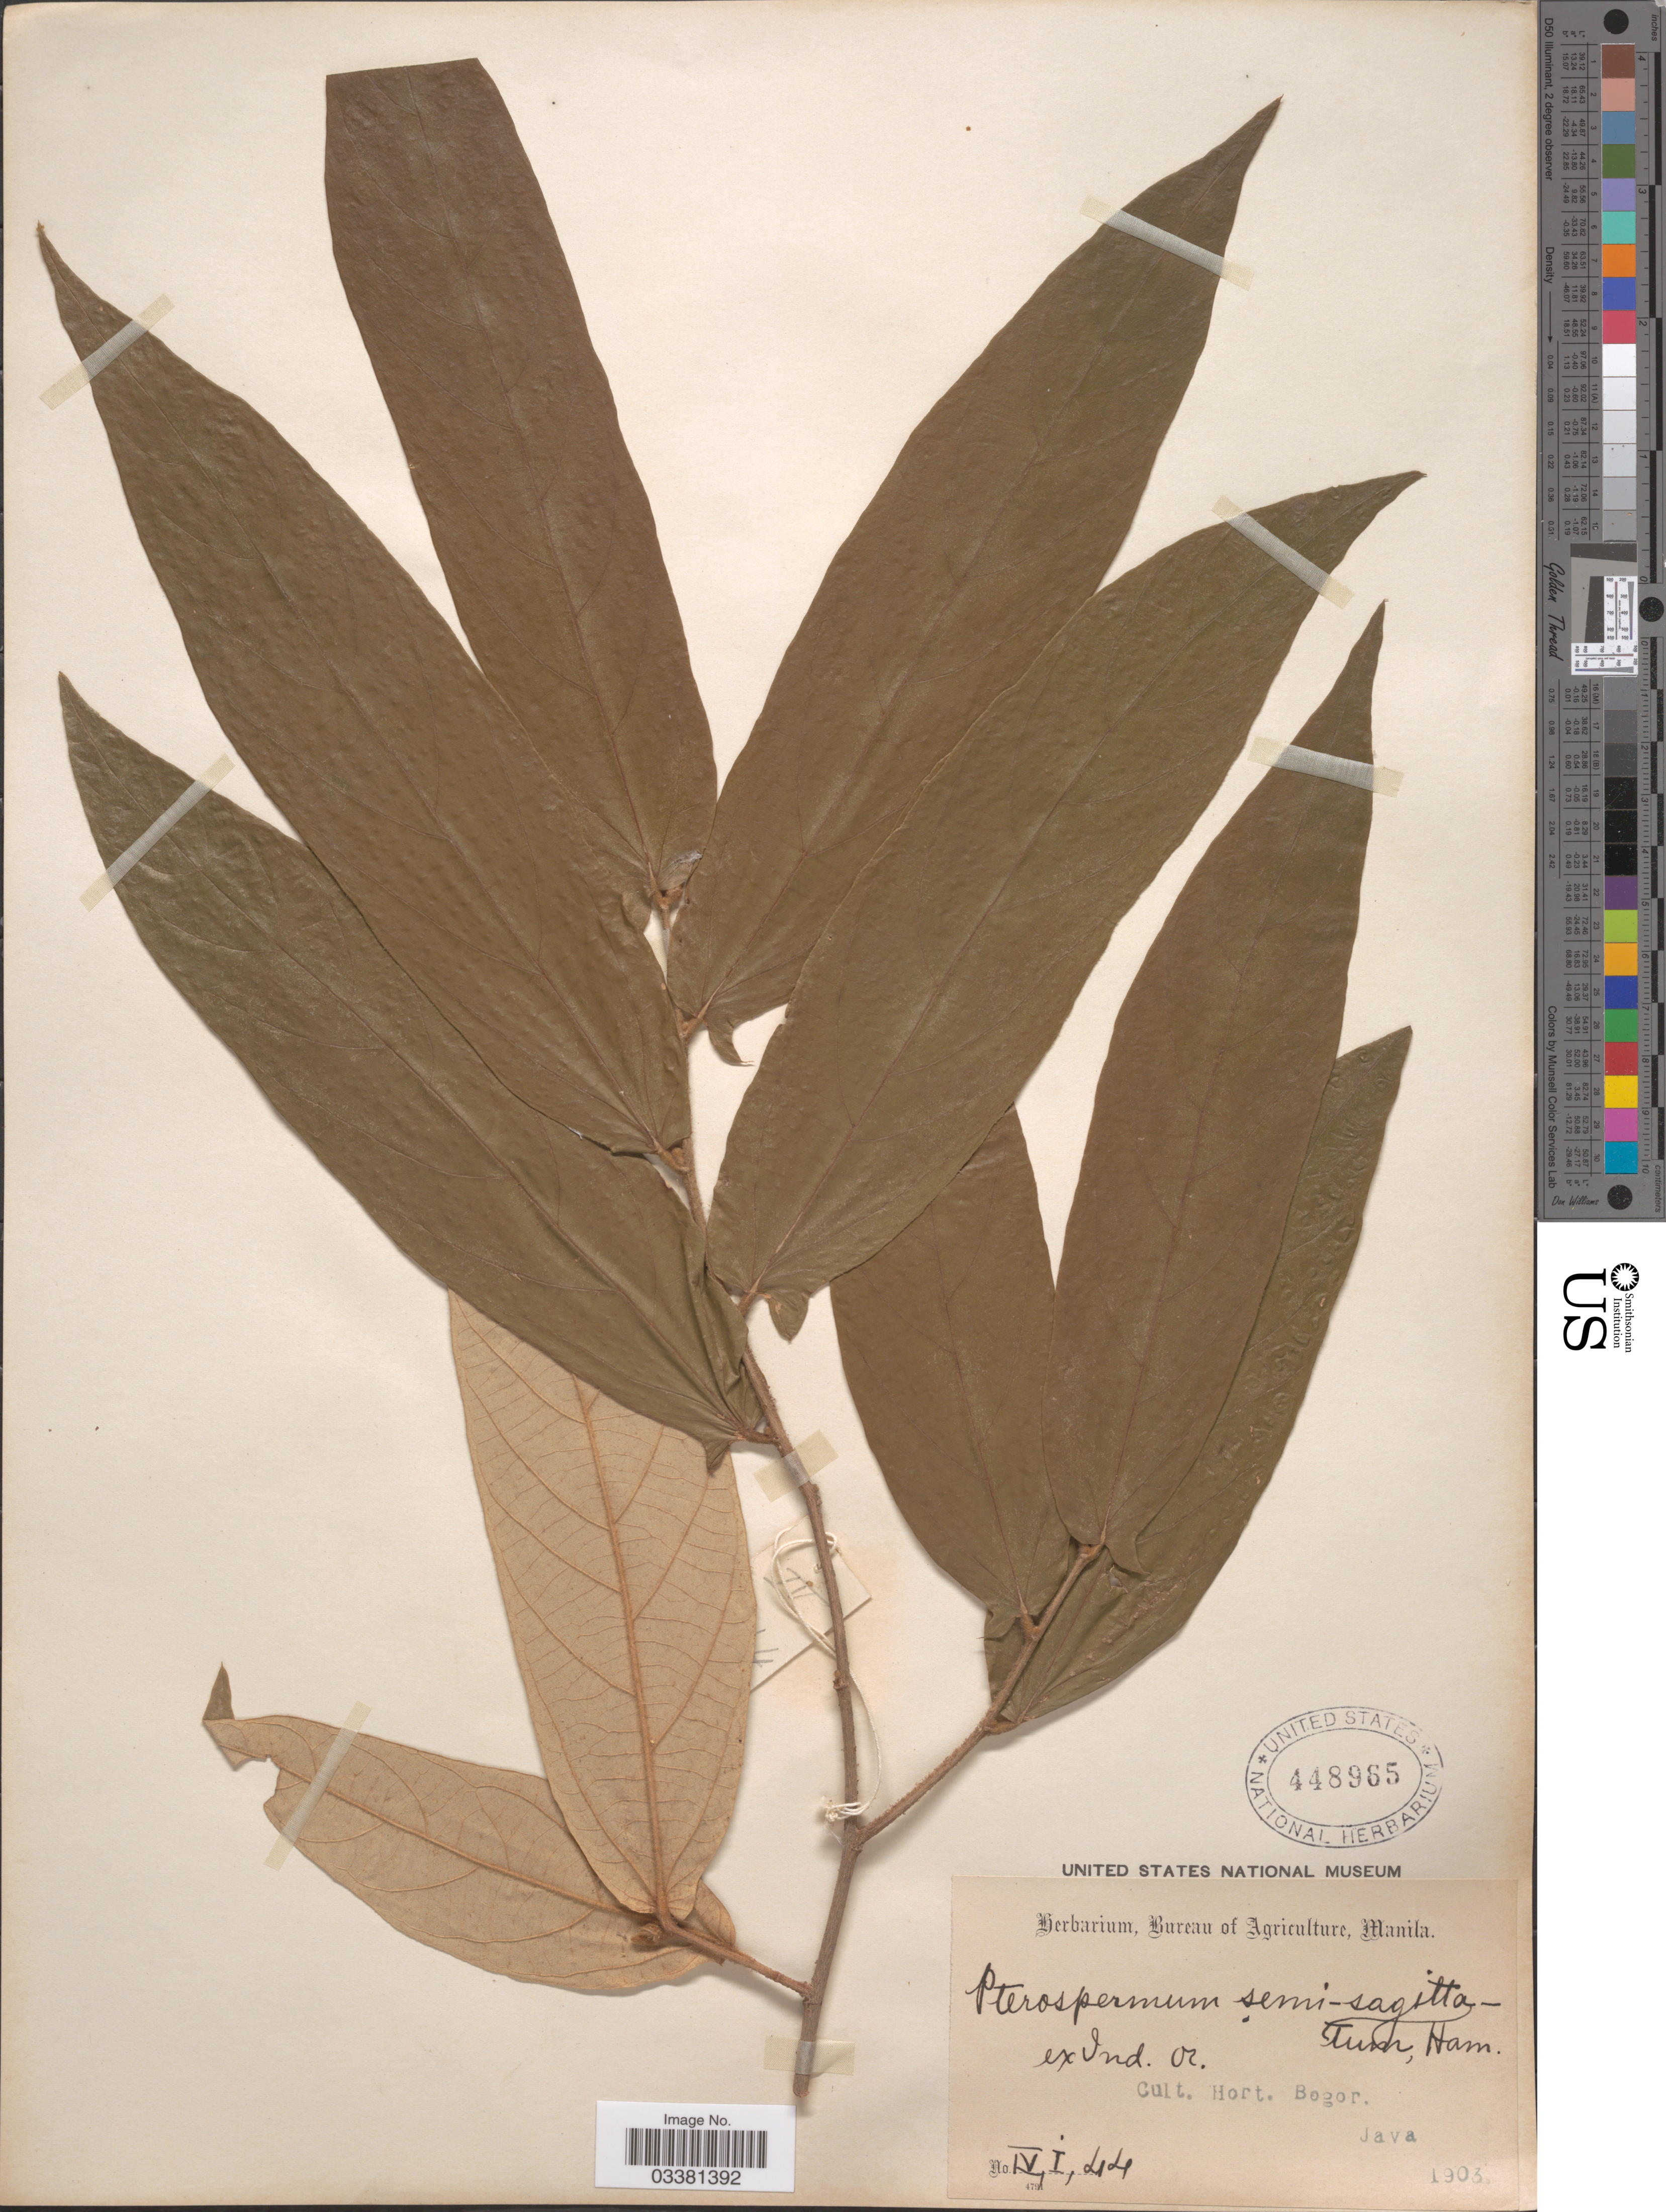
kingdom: Plantae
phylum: Tracheophyta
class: Magnoliopsida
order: Malvales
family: Malvaceae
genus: Pterospermum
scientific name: Pterospermum semisagittatum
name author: Buch.-Ham. & Roxb.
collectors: ex Herb. Bur. Agric. Manila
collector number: IV, I, 44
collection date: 1903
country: Indonesia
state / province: Java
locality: Cult. Hort. Bogor.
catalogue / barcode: US 448965